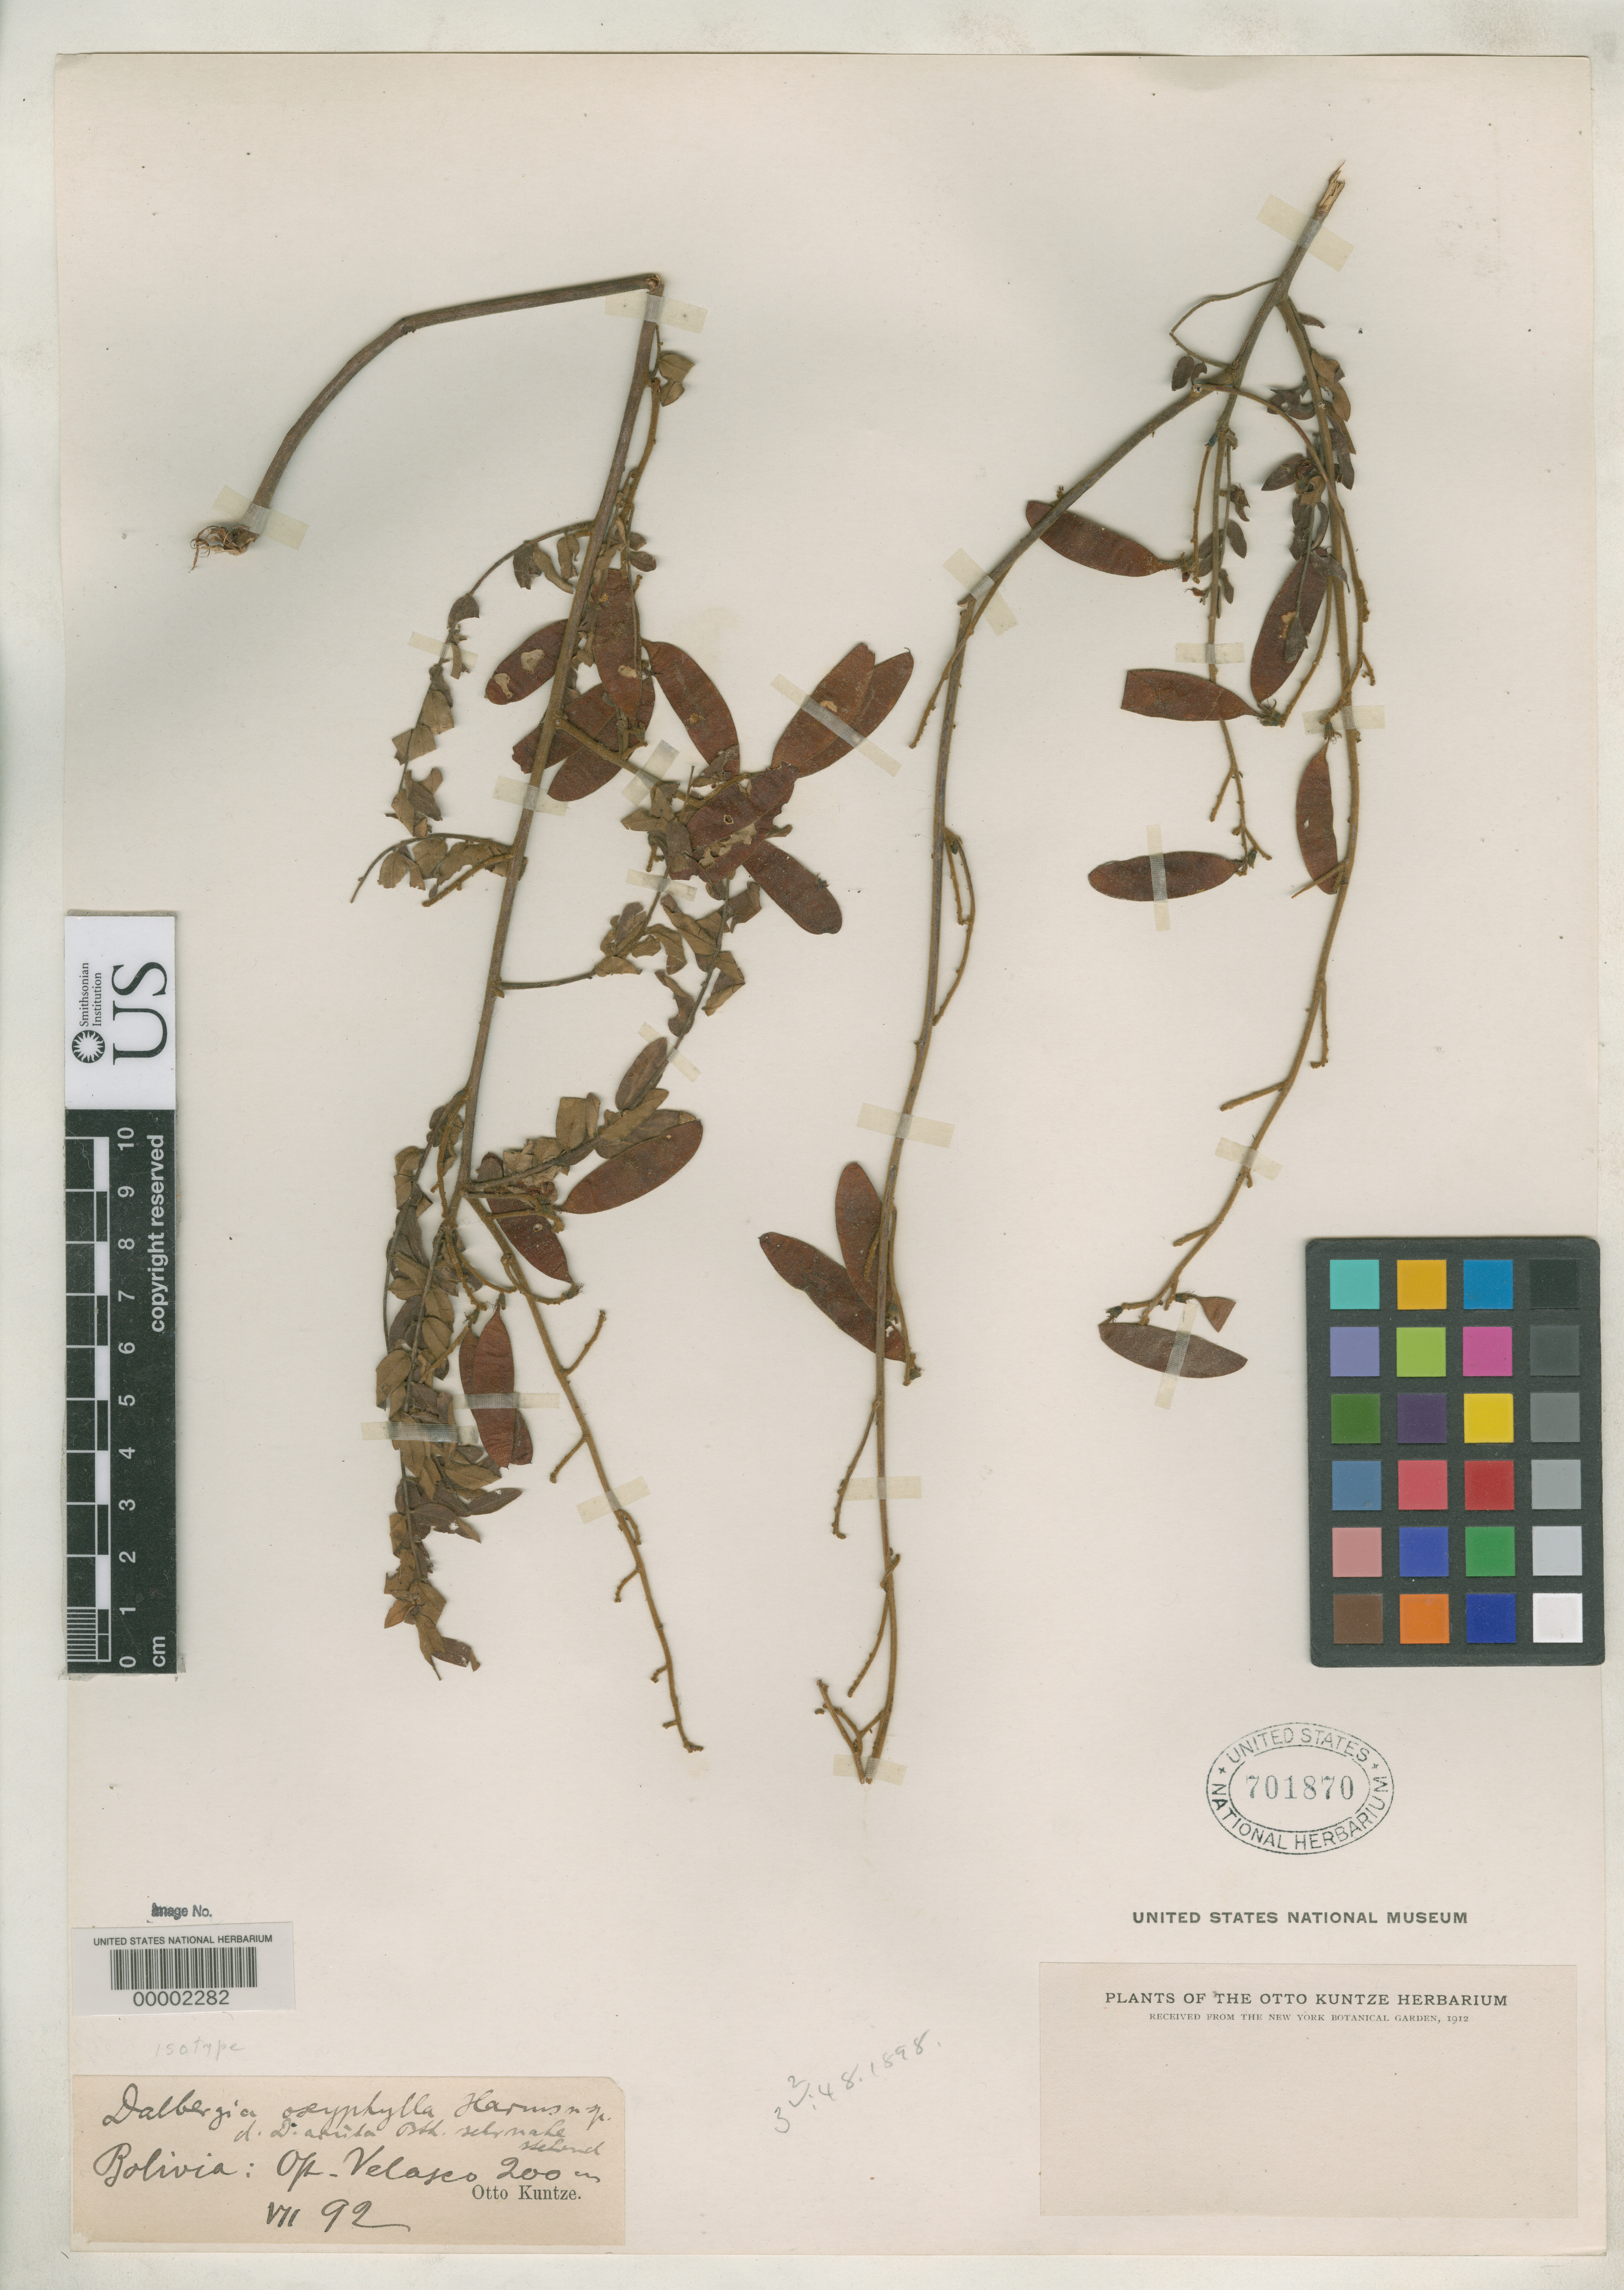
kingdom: Plantae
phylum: Tracheophyta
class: Magnoliopsida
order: Fabales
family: Fabaceae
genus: Amerimnon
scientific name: Amerimnon oxyphyllum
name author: Kuntze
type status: Type Collection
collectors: C.E.O. Kuntze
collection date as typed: Jul 1892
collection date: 1892-07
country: Bolivia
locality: Ost-Velasco.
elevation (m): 200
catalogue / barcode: US 701870